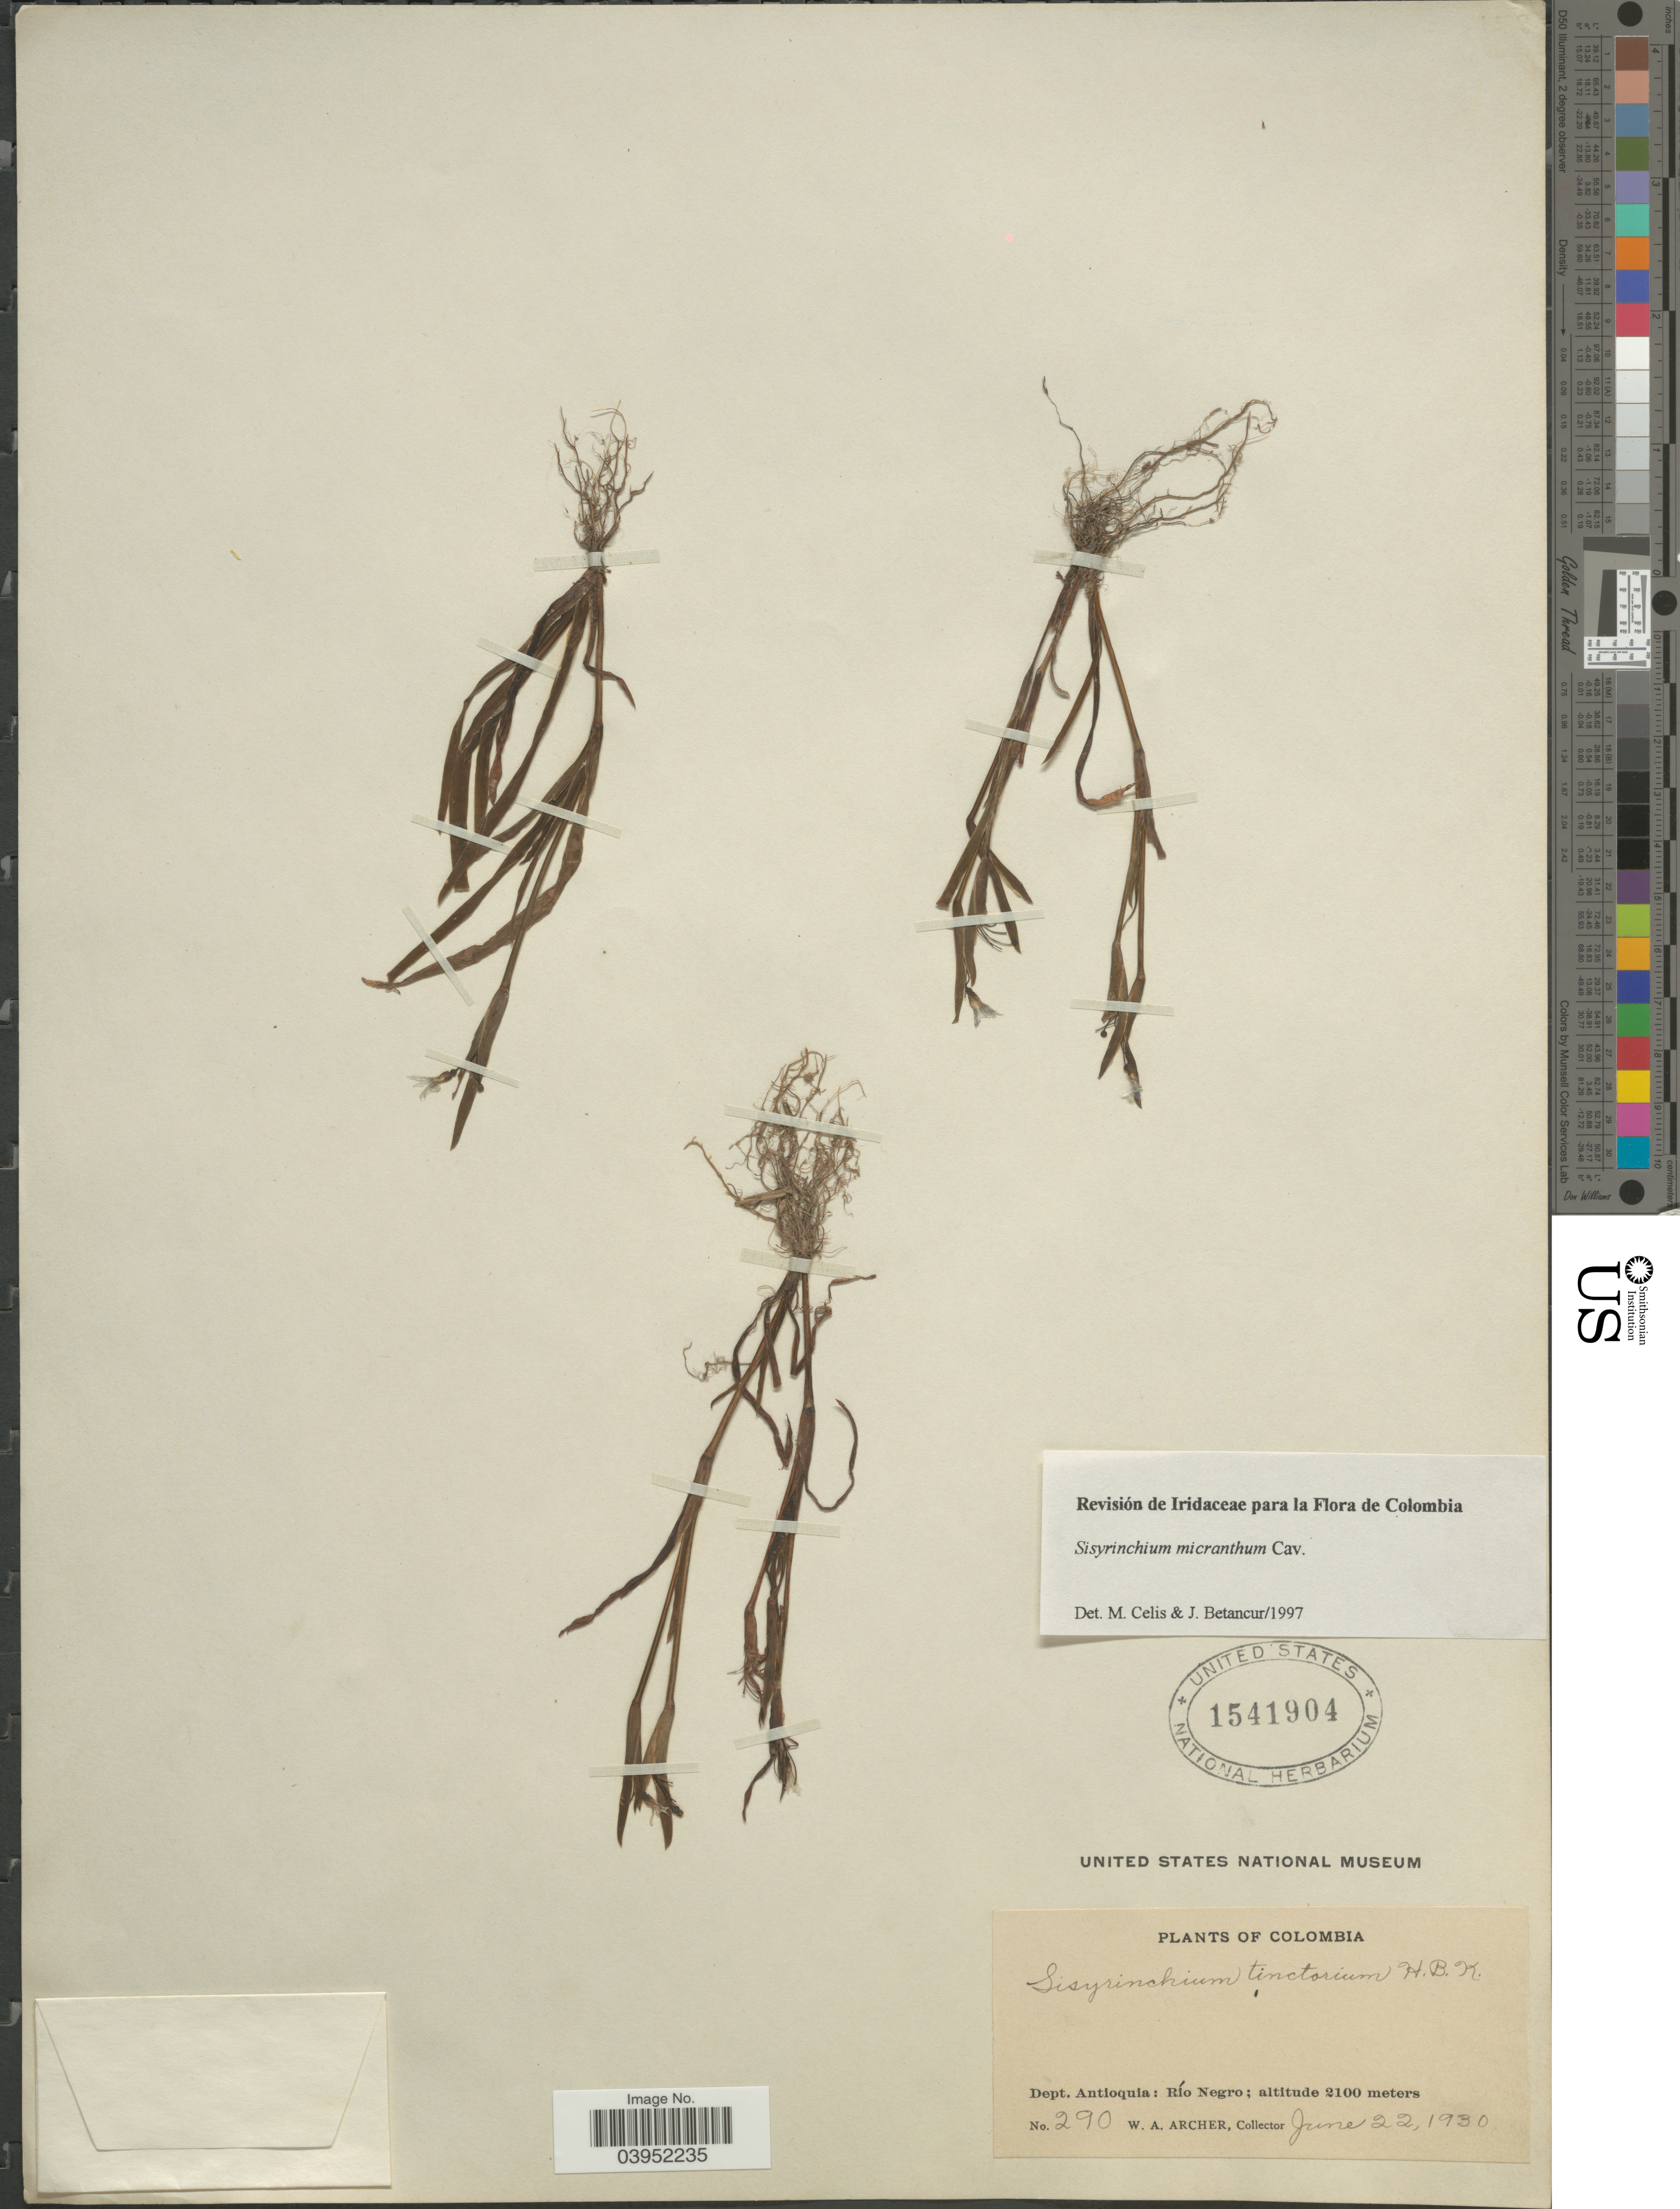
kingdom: Plantae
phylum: Tracheophyta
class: Liliopsida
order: Asparagales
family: Iridaceae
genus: Sisyrinchium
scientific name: Sisyrinchium micranthum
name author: Cav.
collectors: W. Archer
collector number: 290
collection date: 1930-06-22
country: Colombia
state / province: Antioquia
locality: Dept. Antioquia: Río Negro.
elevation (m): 2100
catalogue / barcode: US 1541904